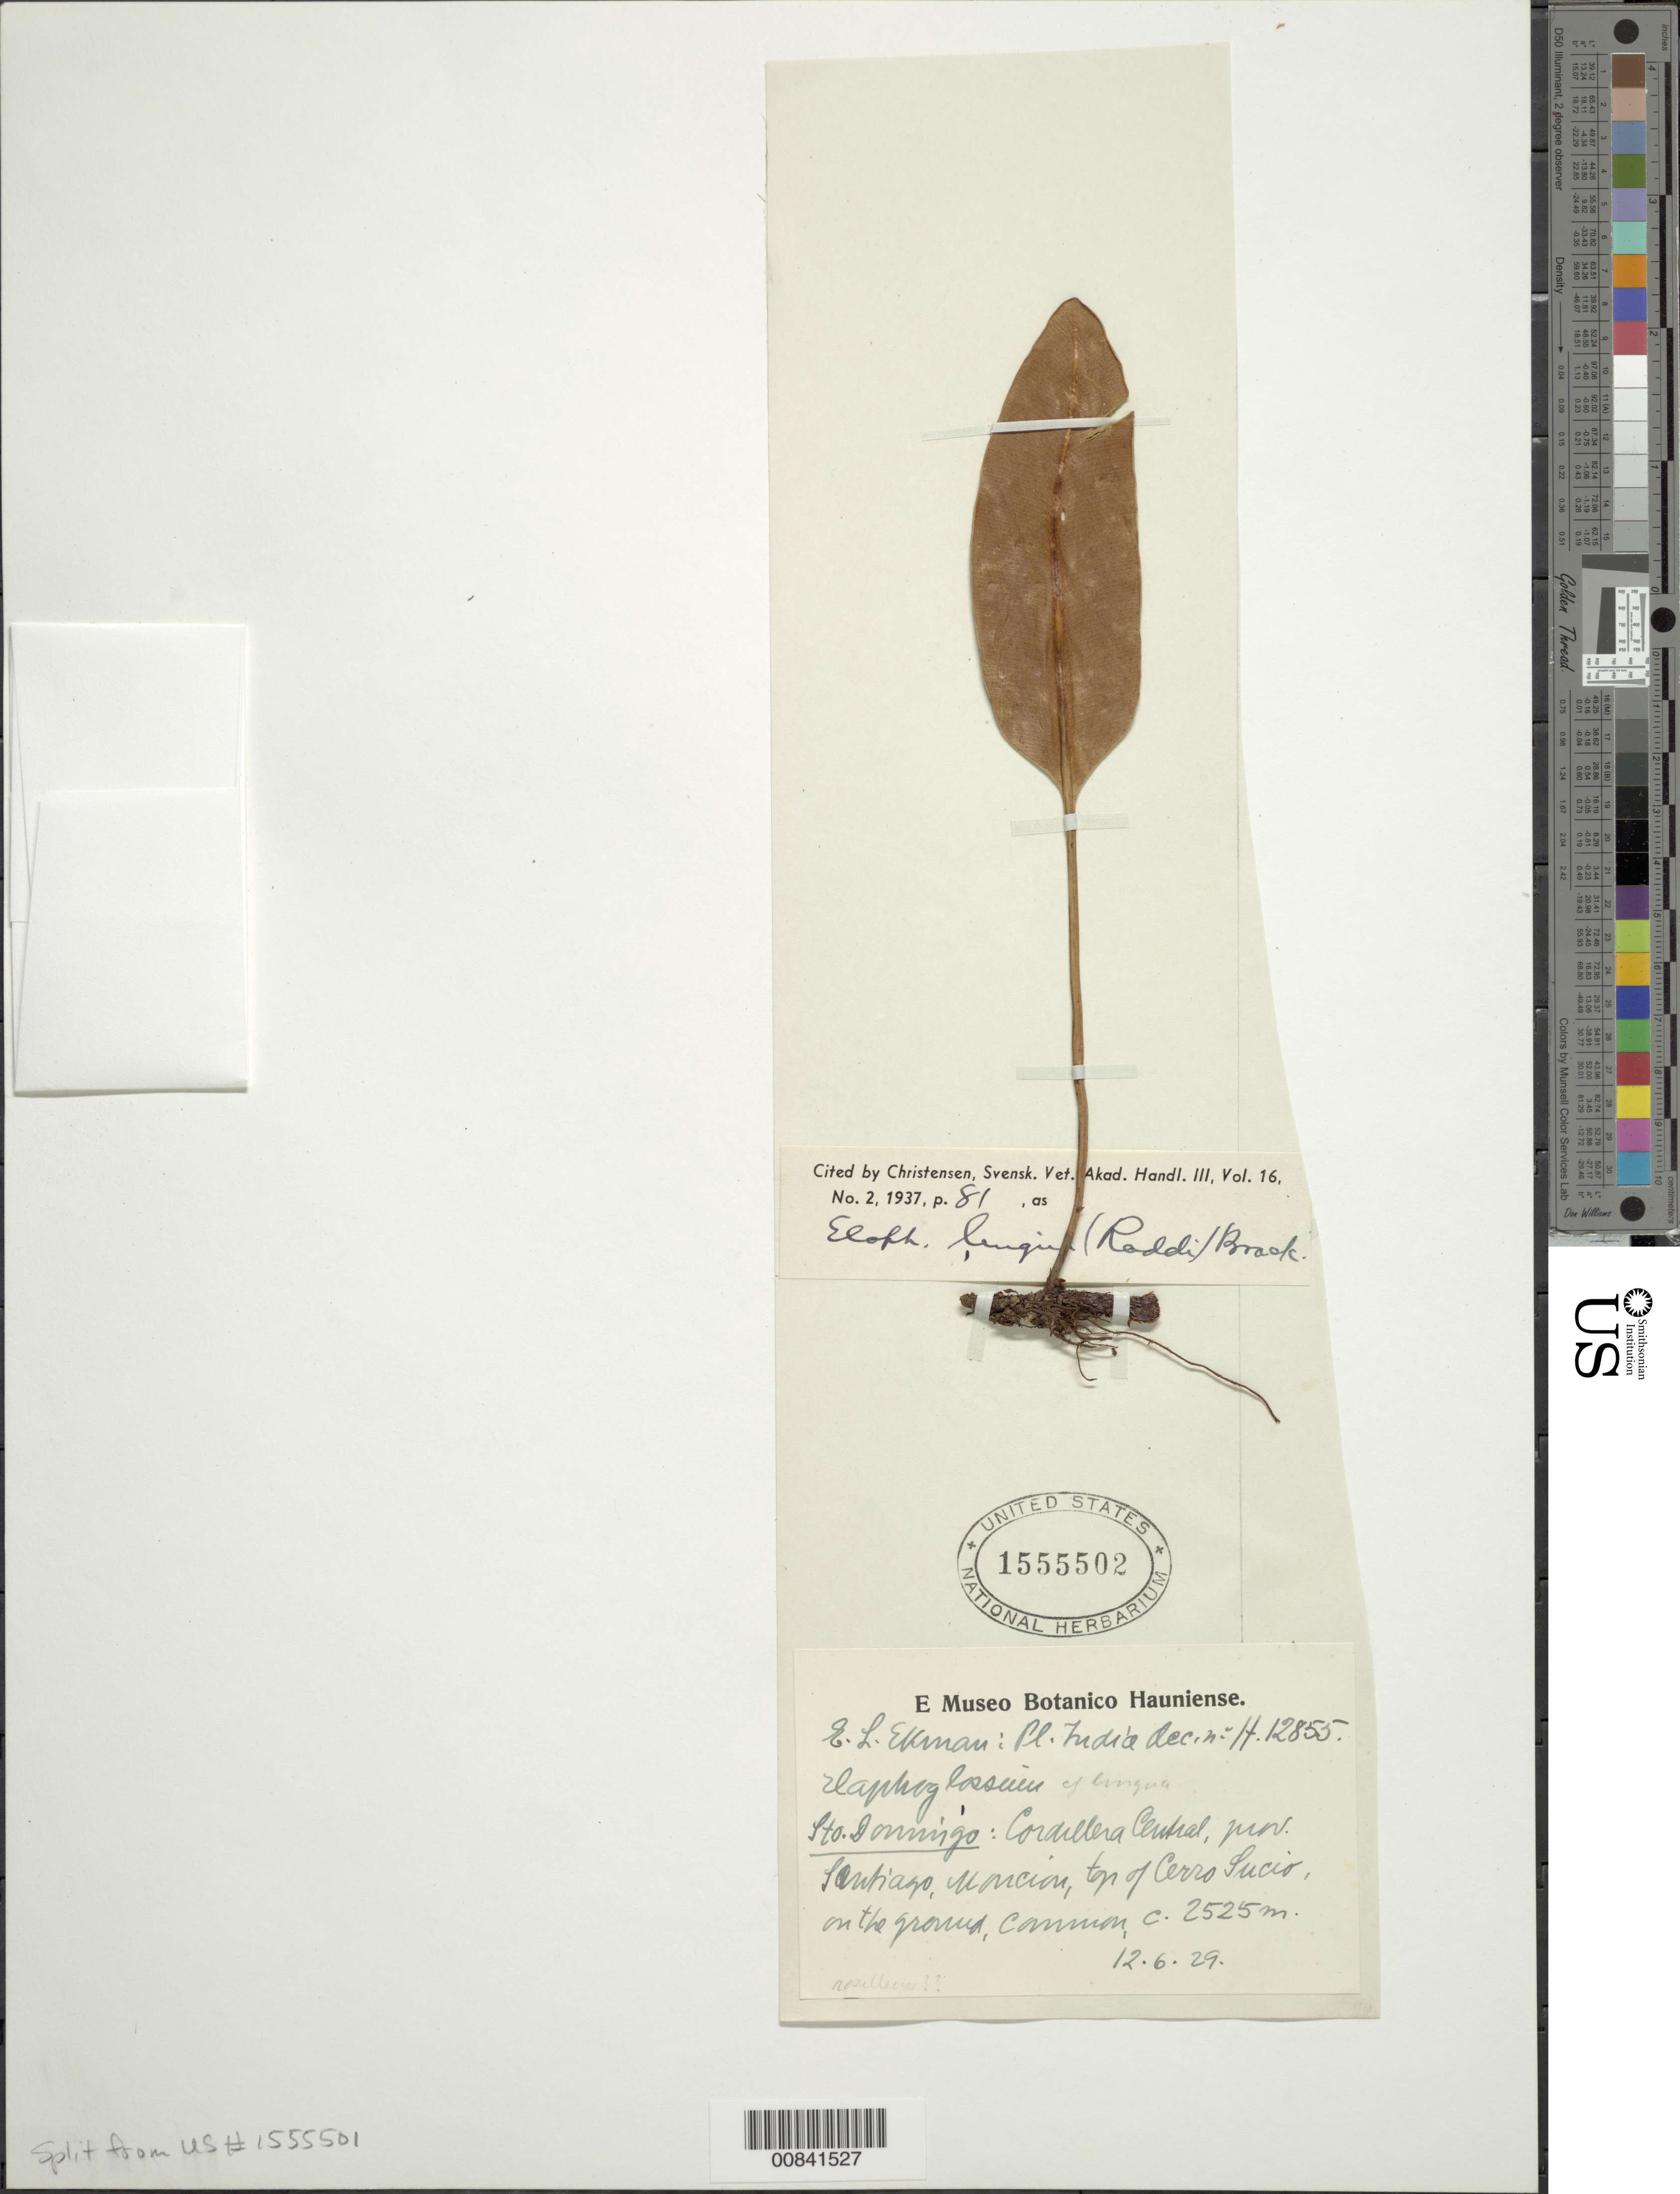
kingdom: Plantae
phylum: Tracheophyta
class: Polypodiopsida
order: Polypodiales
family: Dryopteridaceae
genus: Elaphoglossum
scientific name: Elaphoglossum martinicense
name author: (Desv.) T. Moore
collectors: E. L. Ekman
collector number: H 12855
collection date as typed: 12 Jun 1929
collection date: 1929-06-12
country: Dominican Republic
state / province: Santiago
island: Hispaniola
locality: Cordillera Central, Monción, top of Cerro Lucia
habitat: On ground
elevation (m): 2525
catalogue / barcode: US 1555502